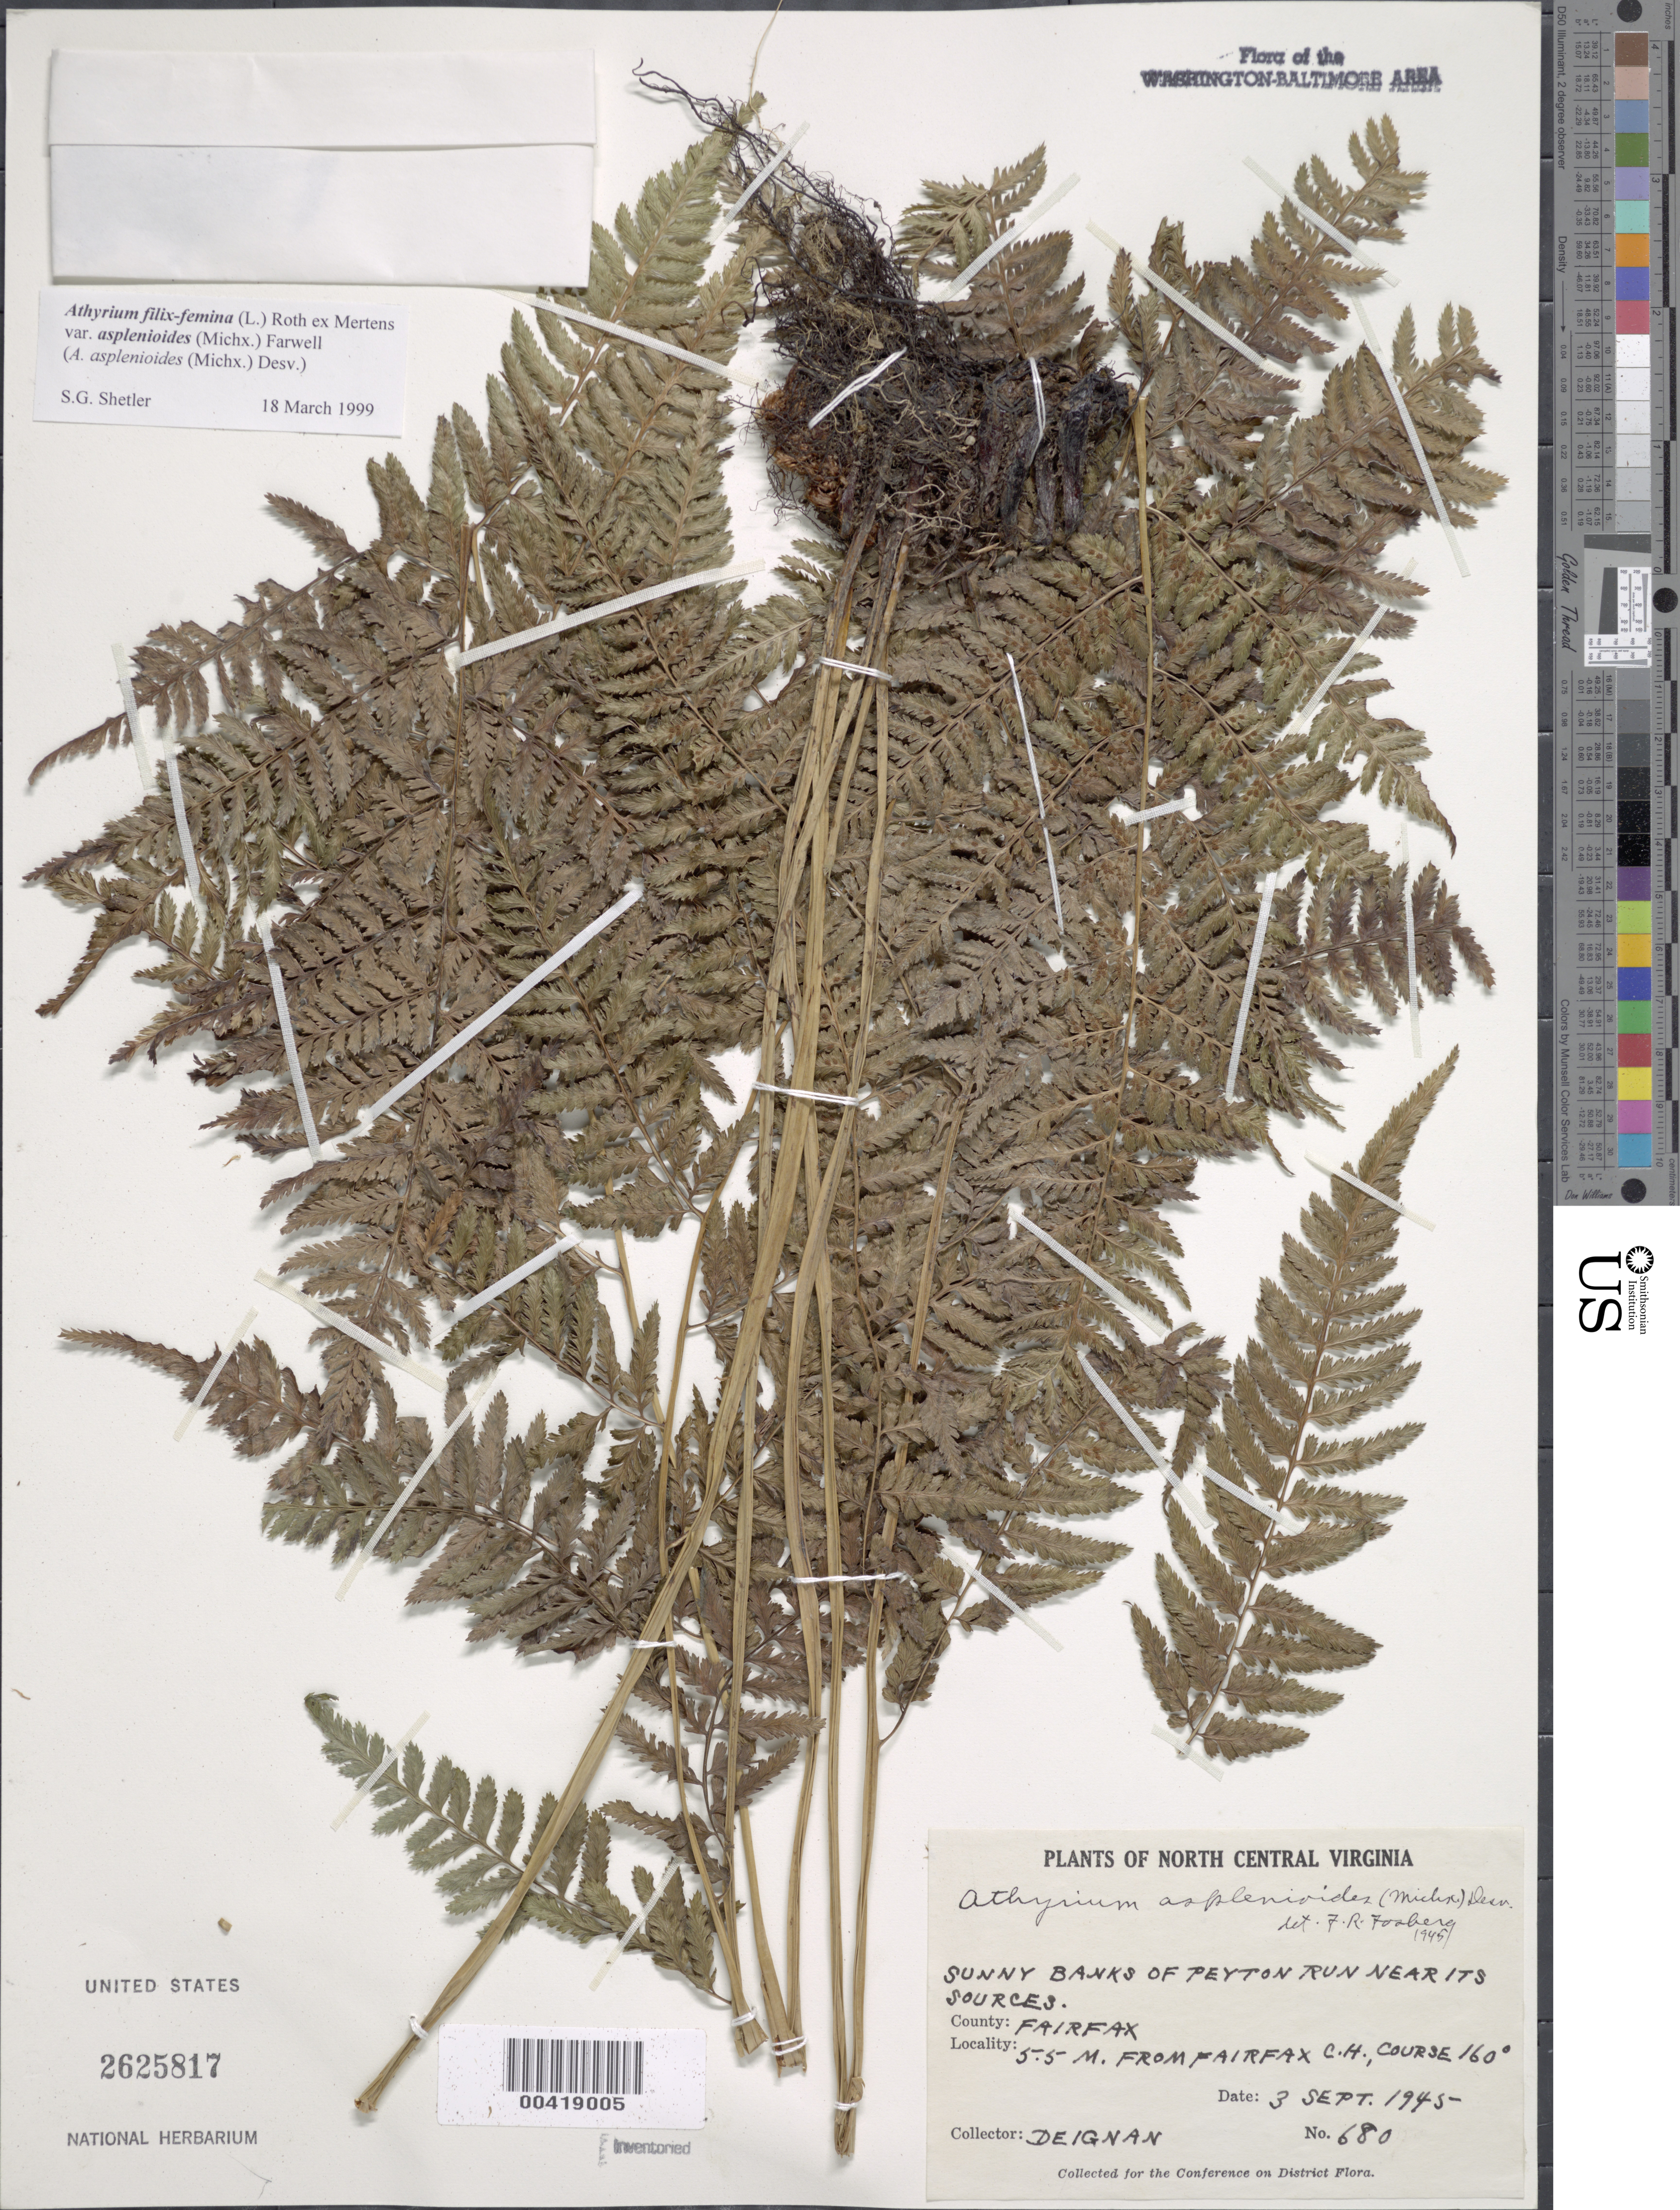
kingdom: Plantae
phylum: Tracheophyta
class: Polypodiopsida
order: Polypodiales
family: Athyriaceae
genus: Athyrium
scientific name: Athyrium filix-femina var. asplenioides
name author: (Michx.) Farw.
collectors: H. Deignan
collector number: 680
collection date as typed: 03 Sep 1945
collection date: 1945-09-03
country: United States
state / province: Virginia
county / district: Fairfax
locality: Peyton Run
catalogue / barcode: US 2625817